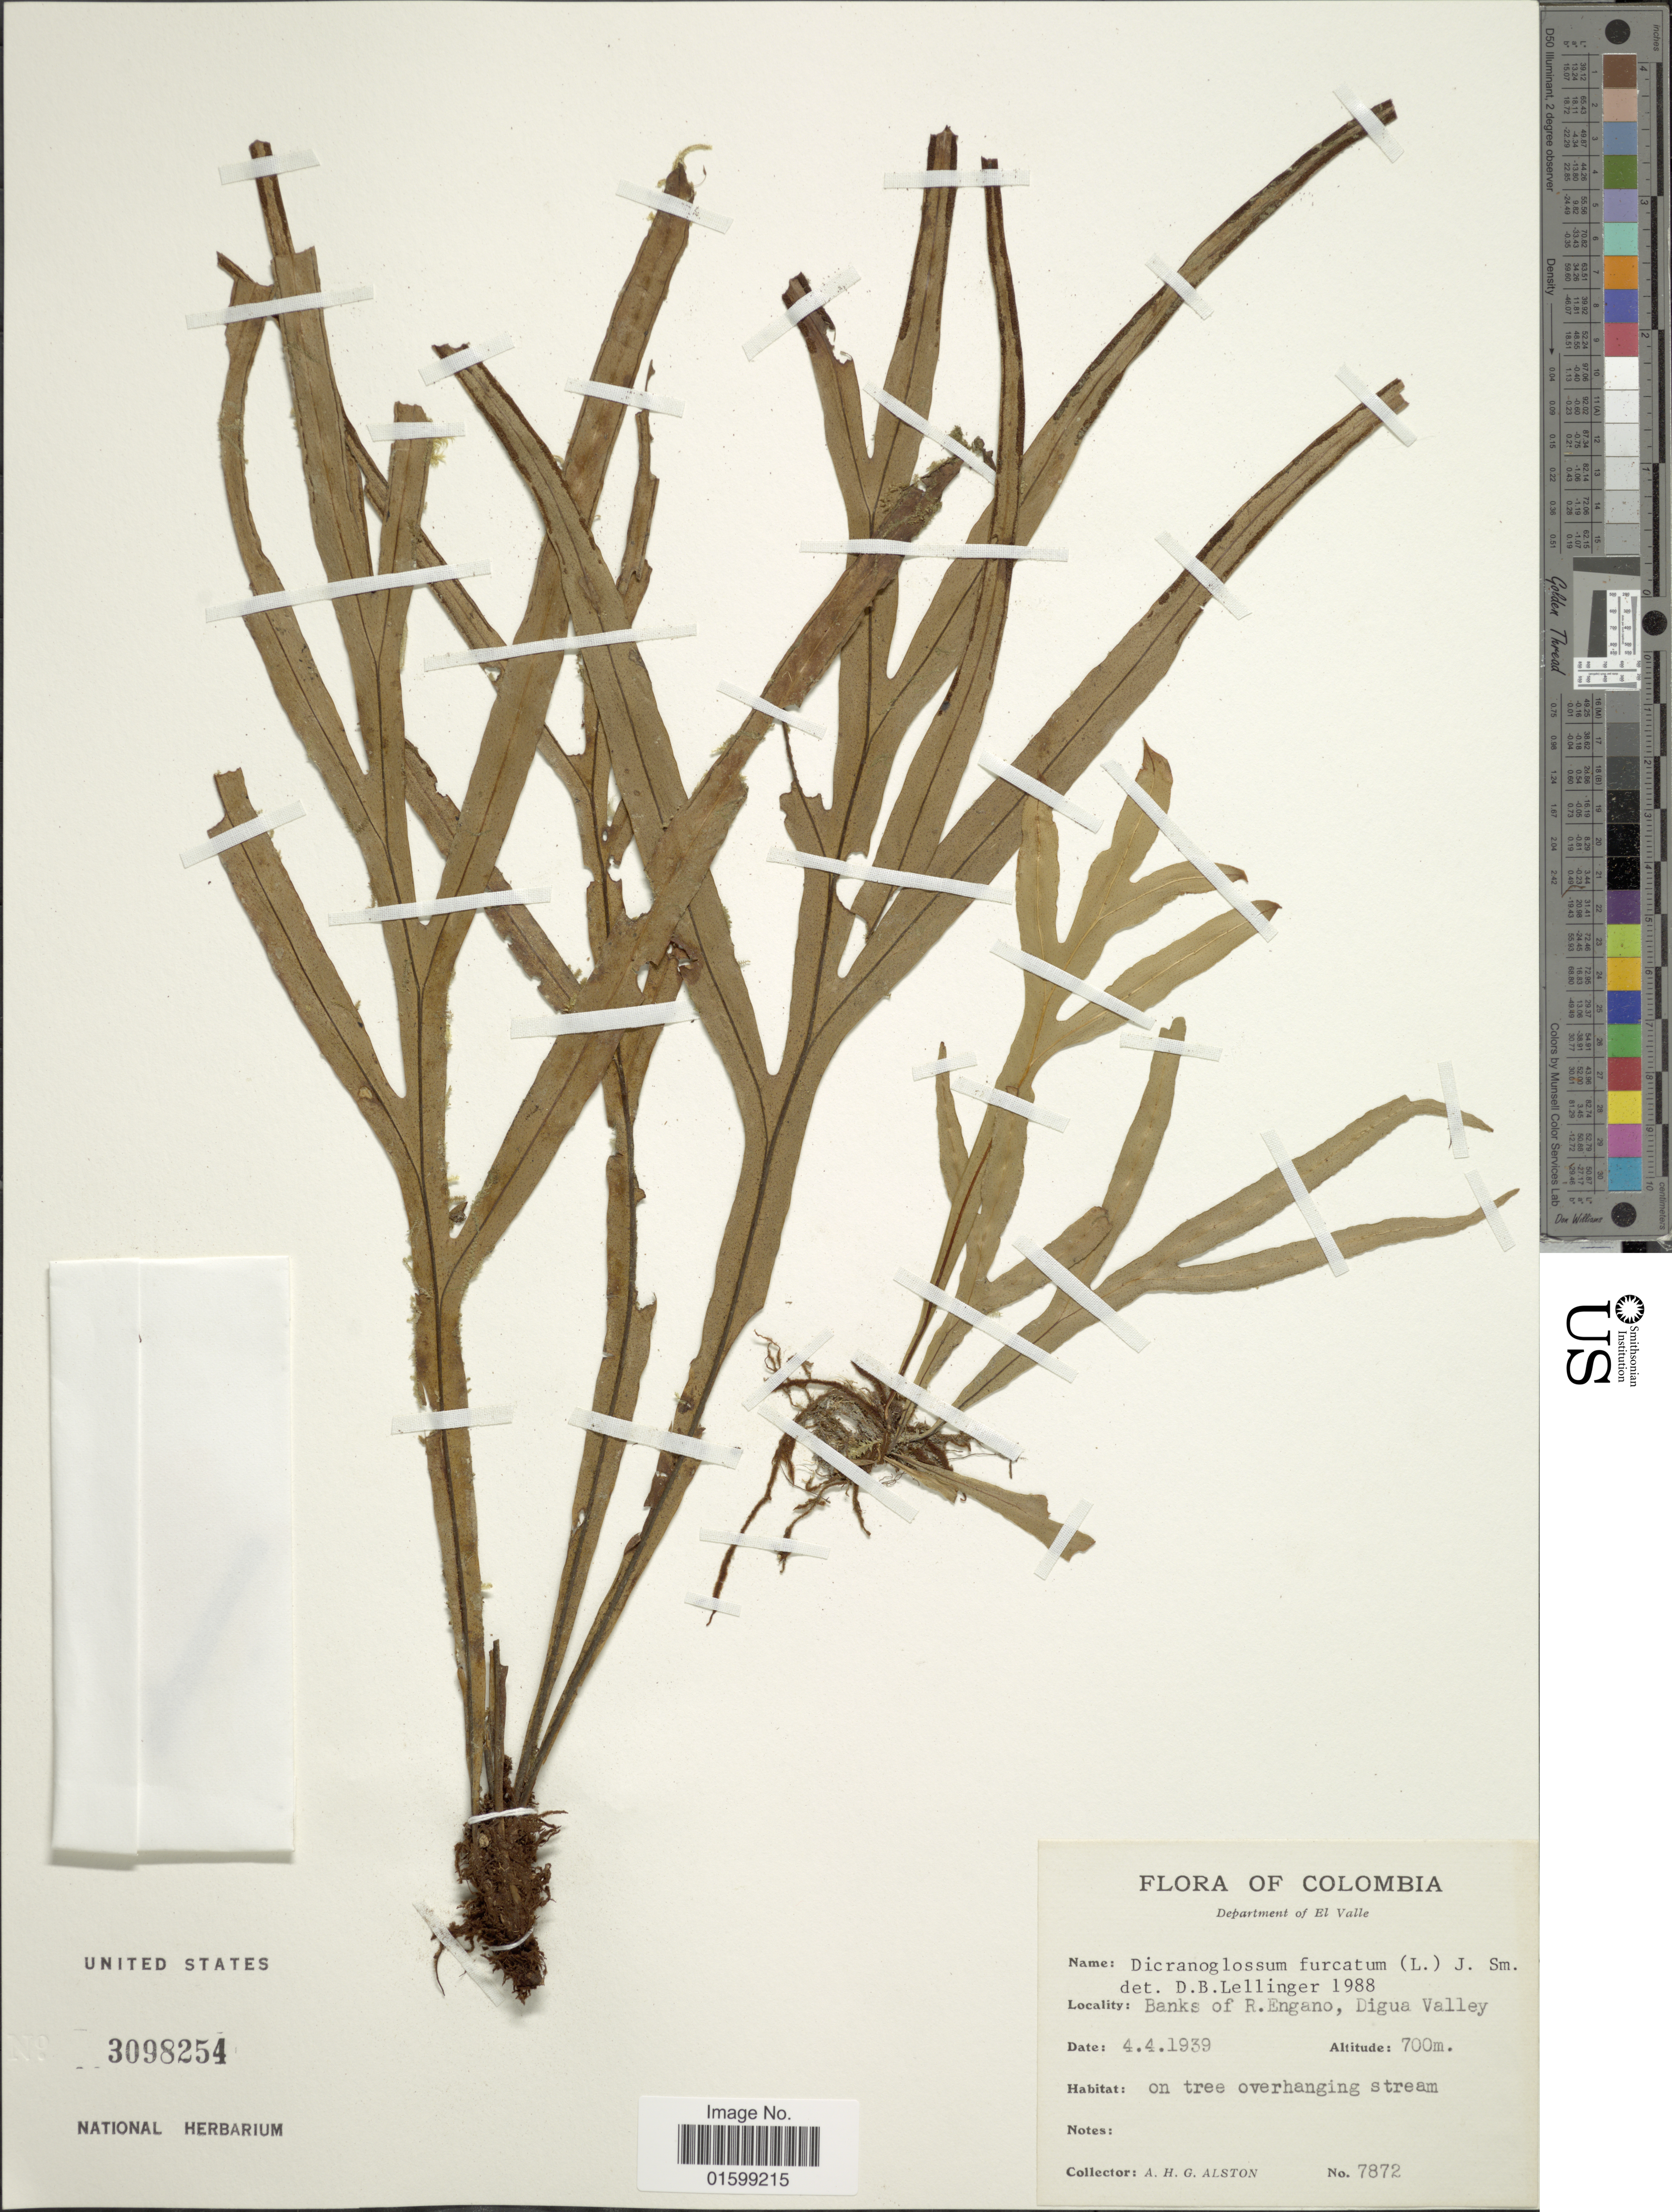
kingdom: Plantae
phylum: Tracheophyta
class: Polypodiopsida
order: Polypodiales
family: Polypodiaceae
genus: Pleopeltis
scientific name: Pleopeltis furcata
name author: (L.) A.R. Sm.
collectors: A. H. Alston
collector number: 7872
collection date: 1939-04-04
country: Colombia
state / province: Valle del Cauca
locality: Department of El Valle, banks or R. Engano, Digua Valley, on tree overhanging tree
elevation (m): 700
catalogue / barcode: US 3098254